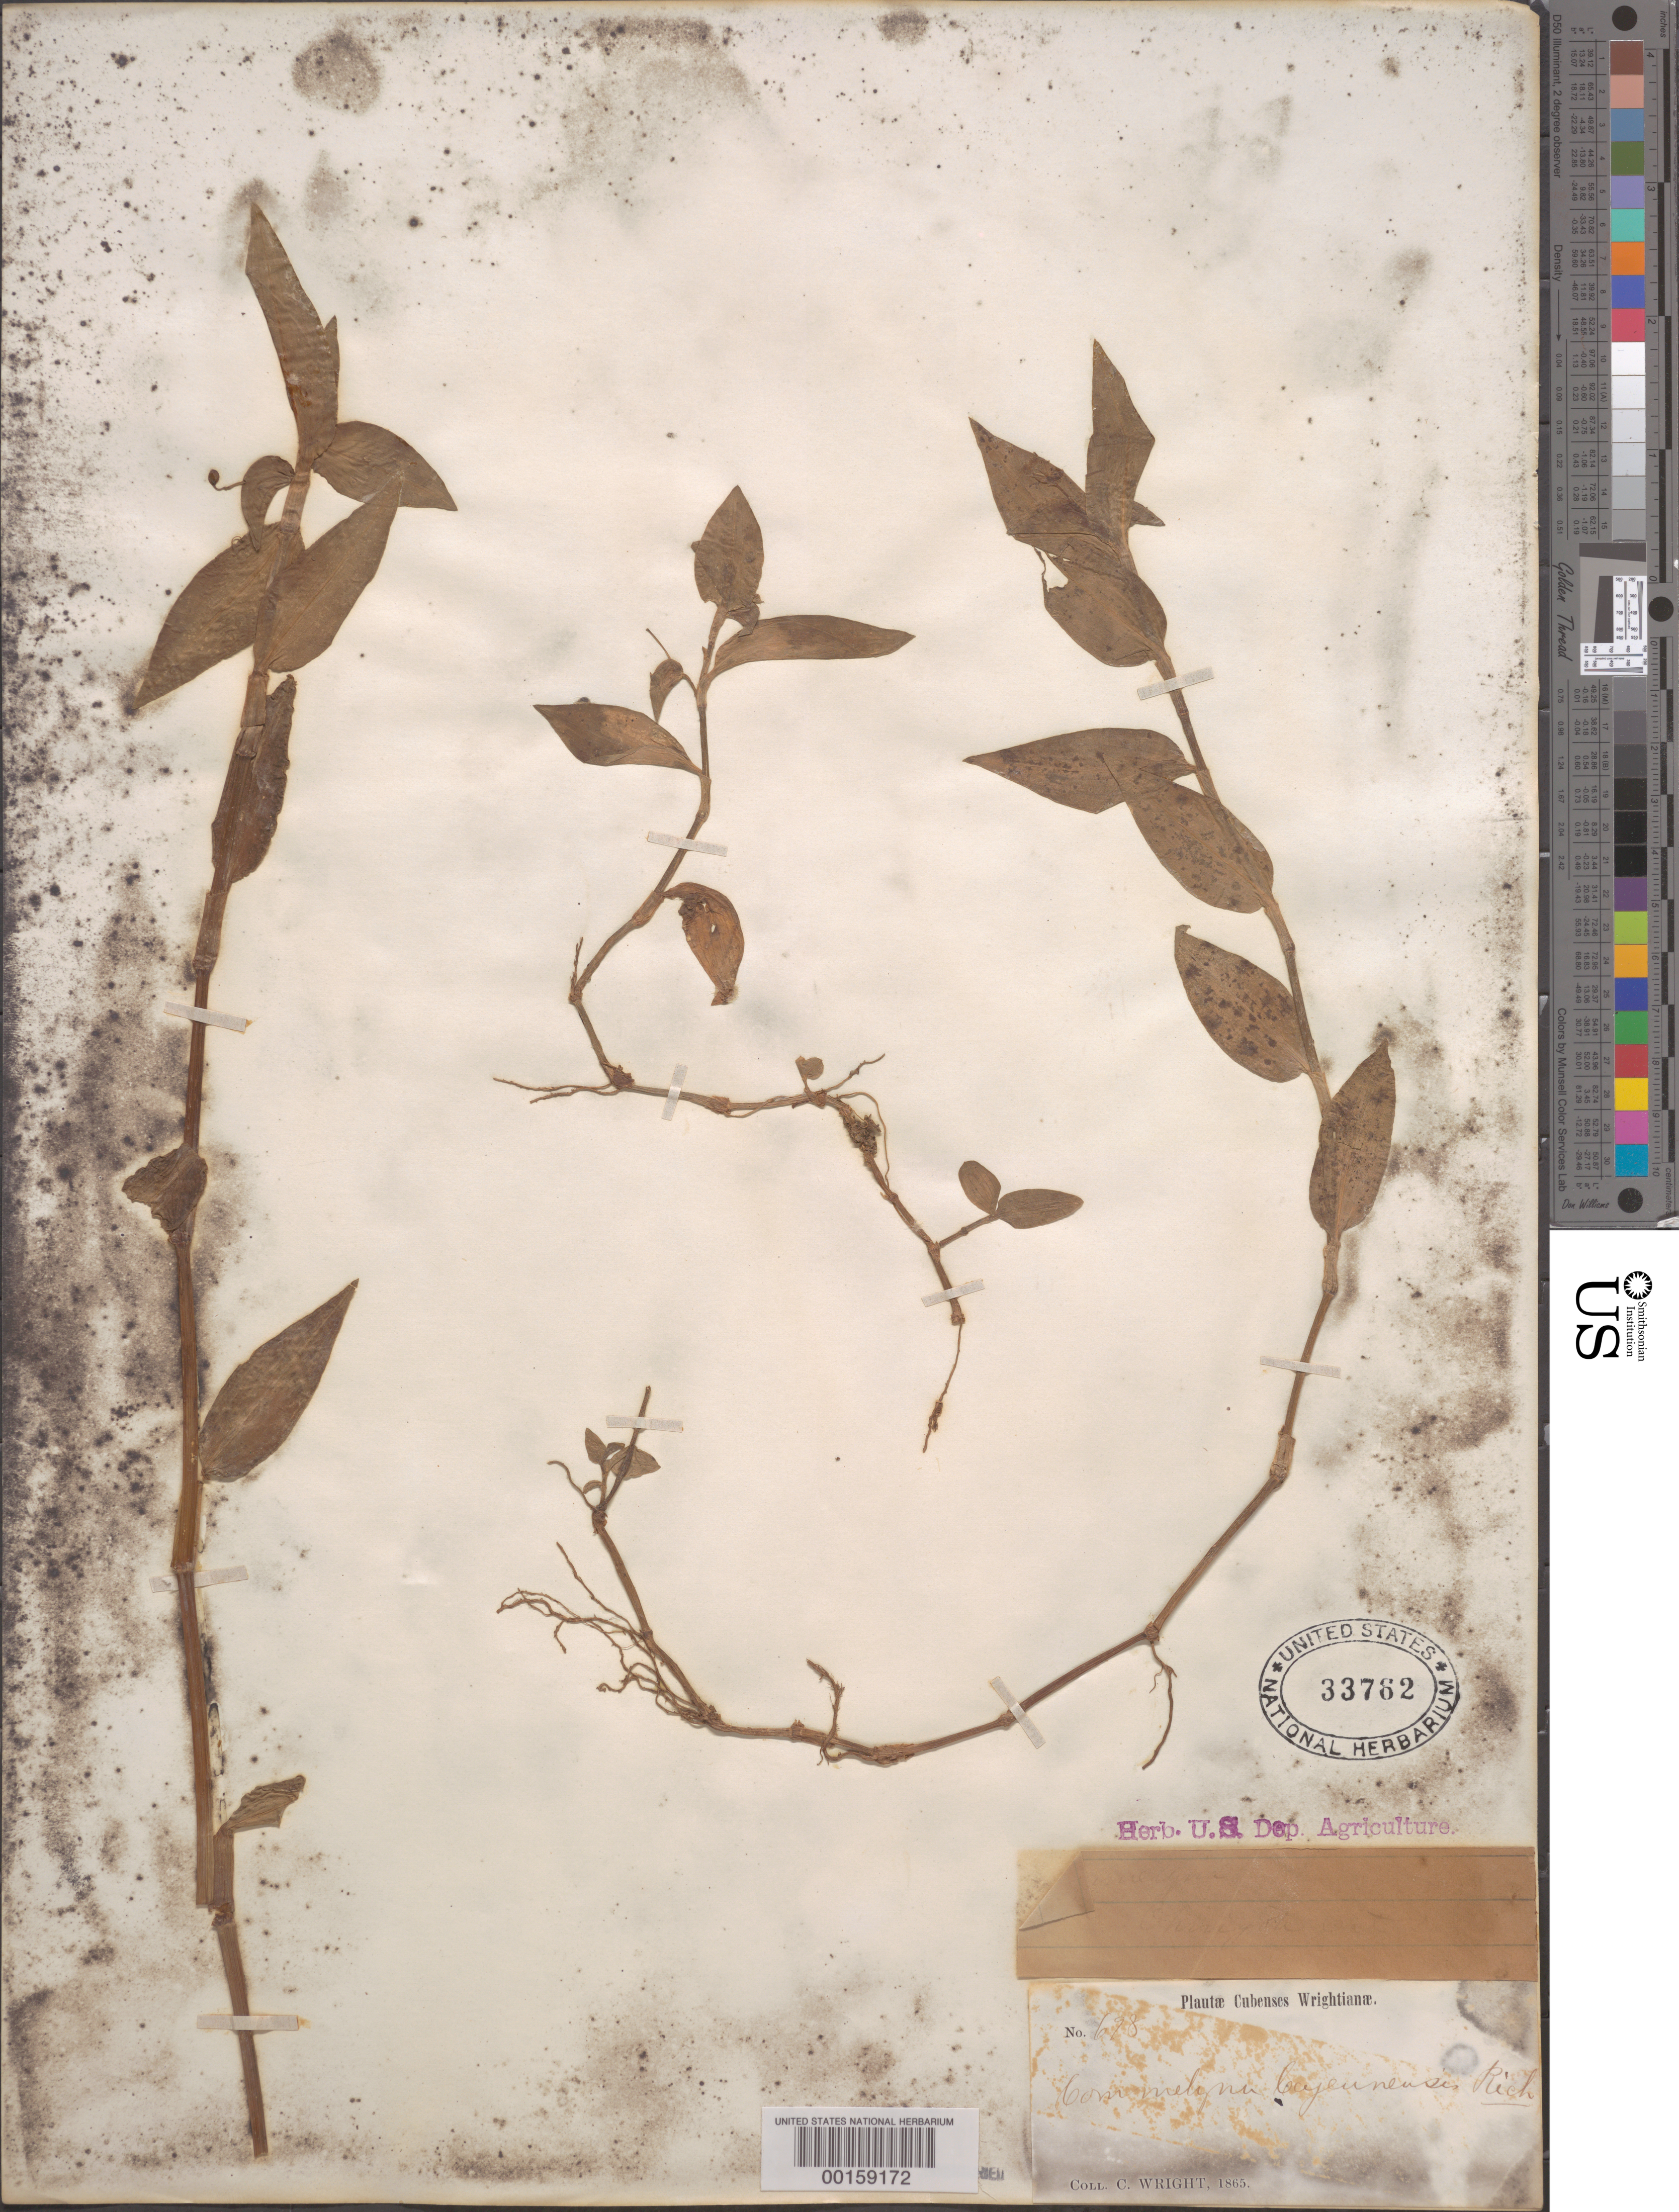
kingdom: Plantae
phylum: Tracheophyta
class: Liliopsida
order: Commelinales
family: Commelinaceae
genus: Commelina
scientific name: Commelina diffusa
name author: Burm. f.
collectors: C. Wright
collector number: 698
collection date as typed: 1865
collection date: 1865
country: Cuba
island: Greater Antilles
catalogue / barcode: US 33762